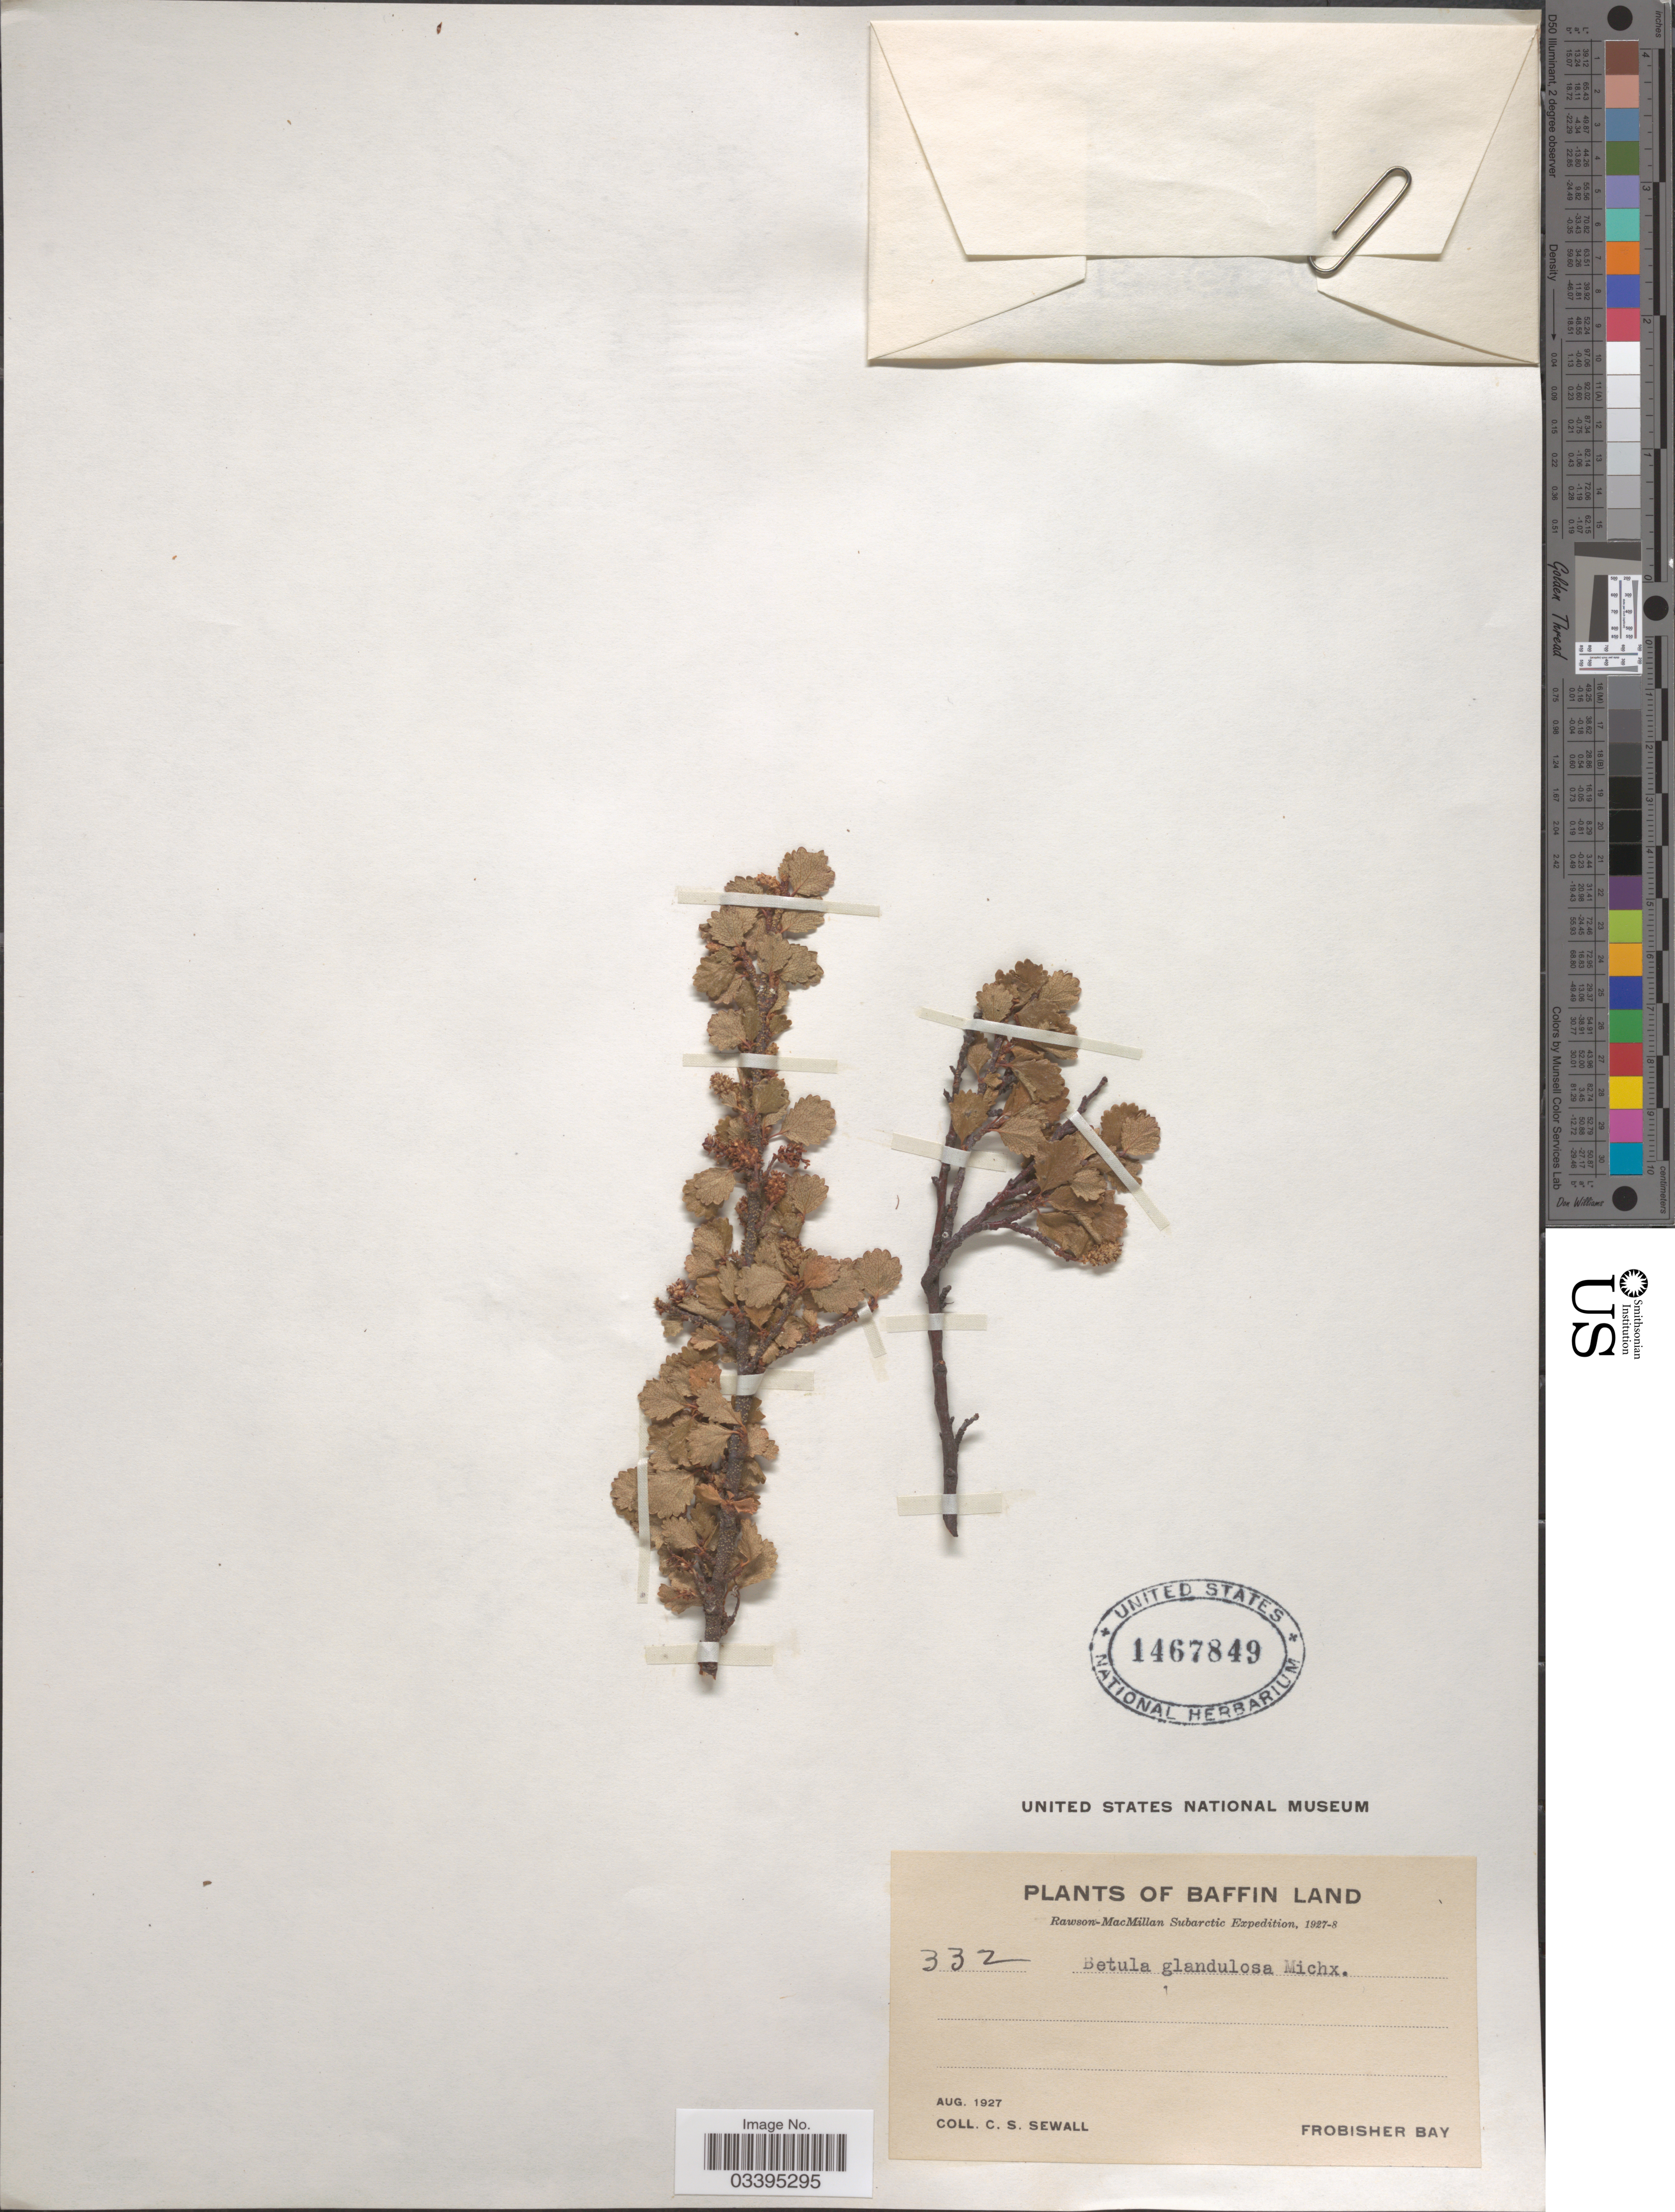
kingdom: Plantae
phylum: Tracheophyta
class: Magnoliopsida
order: Fagales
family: Betulaceae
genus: Betula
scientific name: Betula glandulosa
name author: Michx.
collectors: C. Sewall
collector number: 332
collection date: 1927-08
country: Canada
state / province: Nunavut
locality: Baffin Land. Frobisher Bay.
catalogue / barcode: US 1467849